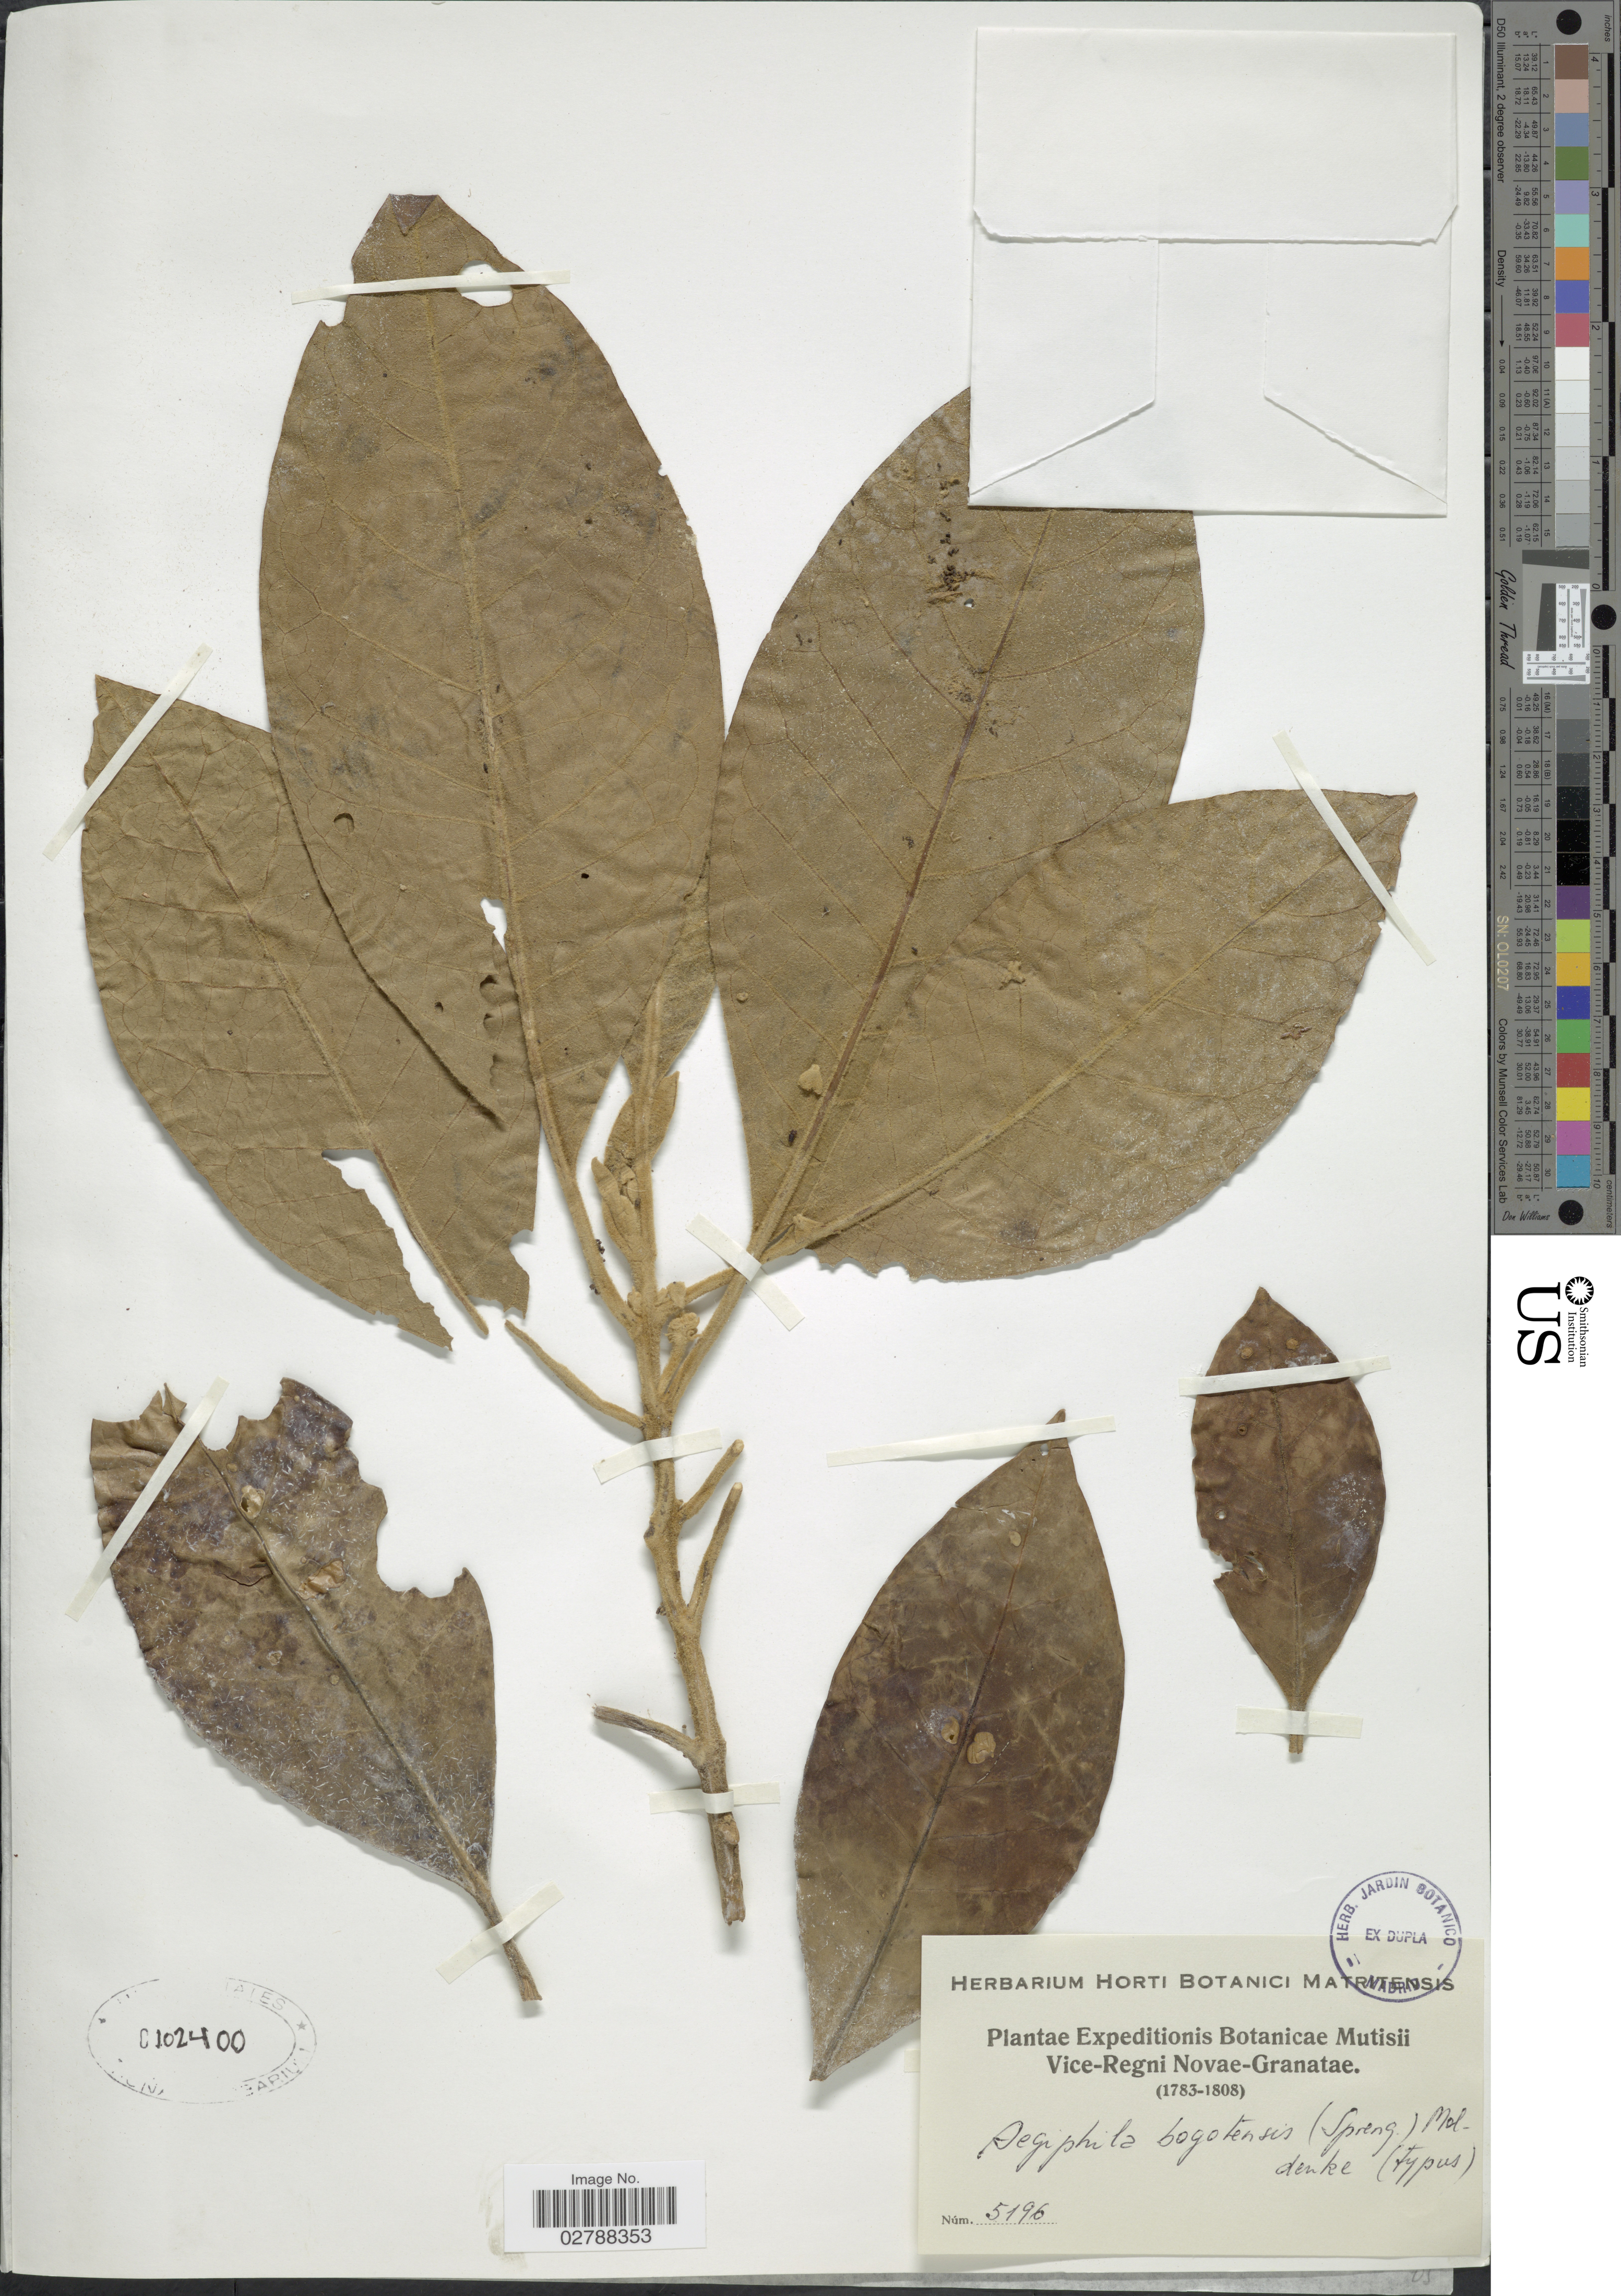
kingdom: Plantae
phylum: Tracheophyta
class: Magnoliopsida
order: Lamiales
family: Lamiaceae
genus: Aegiphila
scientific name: Aegiphila bogotensis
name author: (Spreng.) Moldenke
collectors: Expeditions Botanicae Mutisii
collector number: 5196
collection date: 1783/1808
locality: Vice-Regni Novae-Granatae.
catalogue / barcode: US 102400